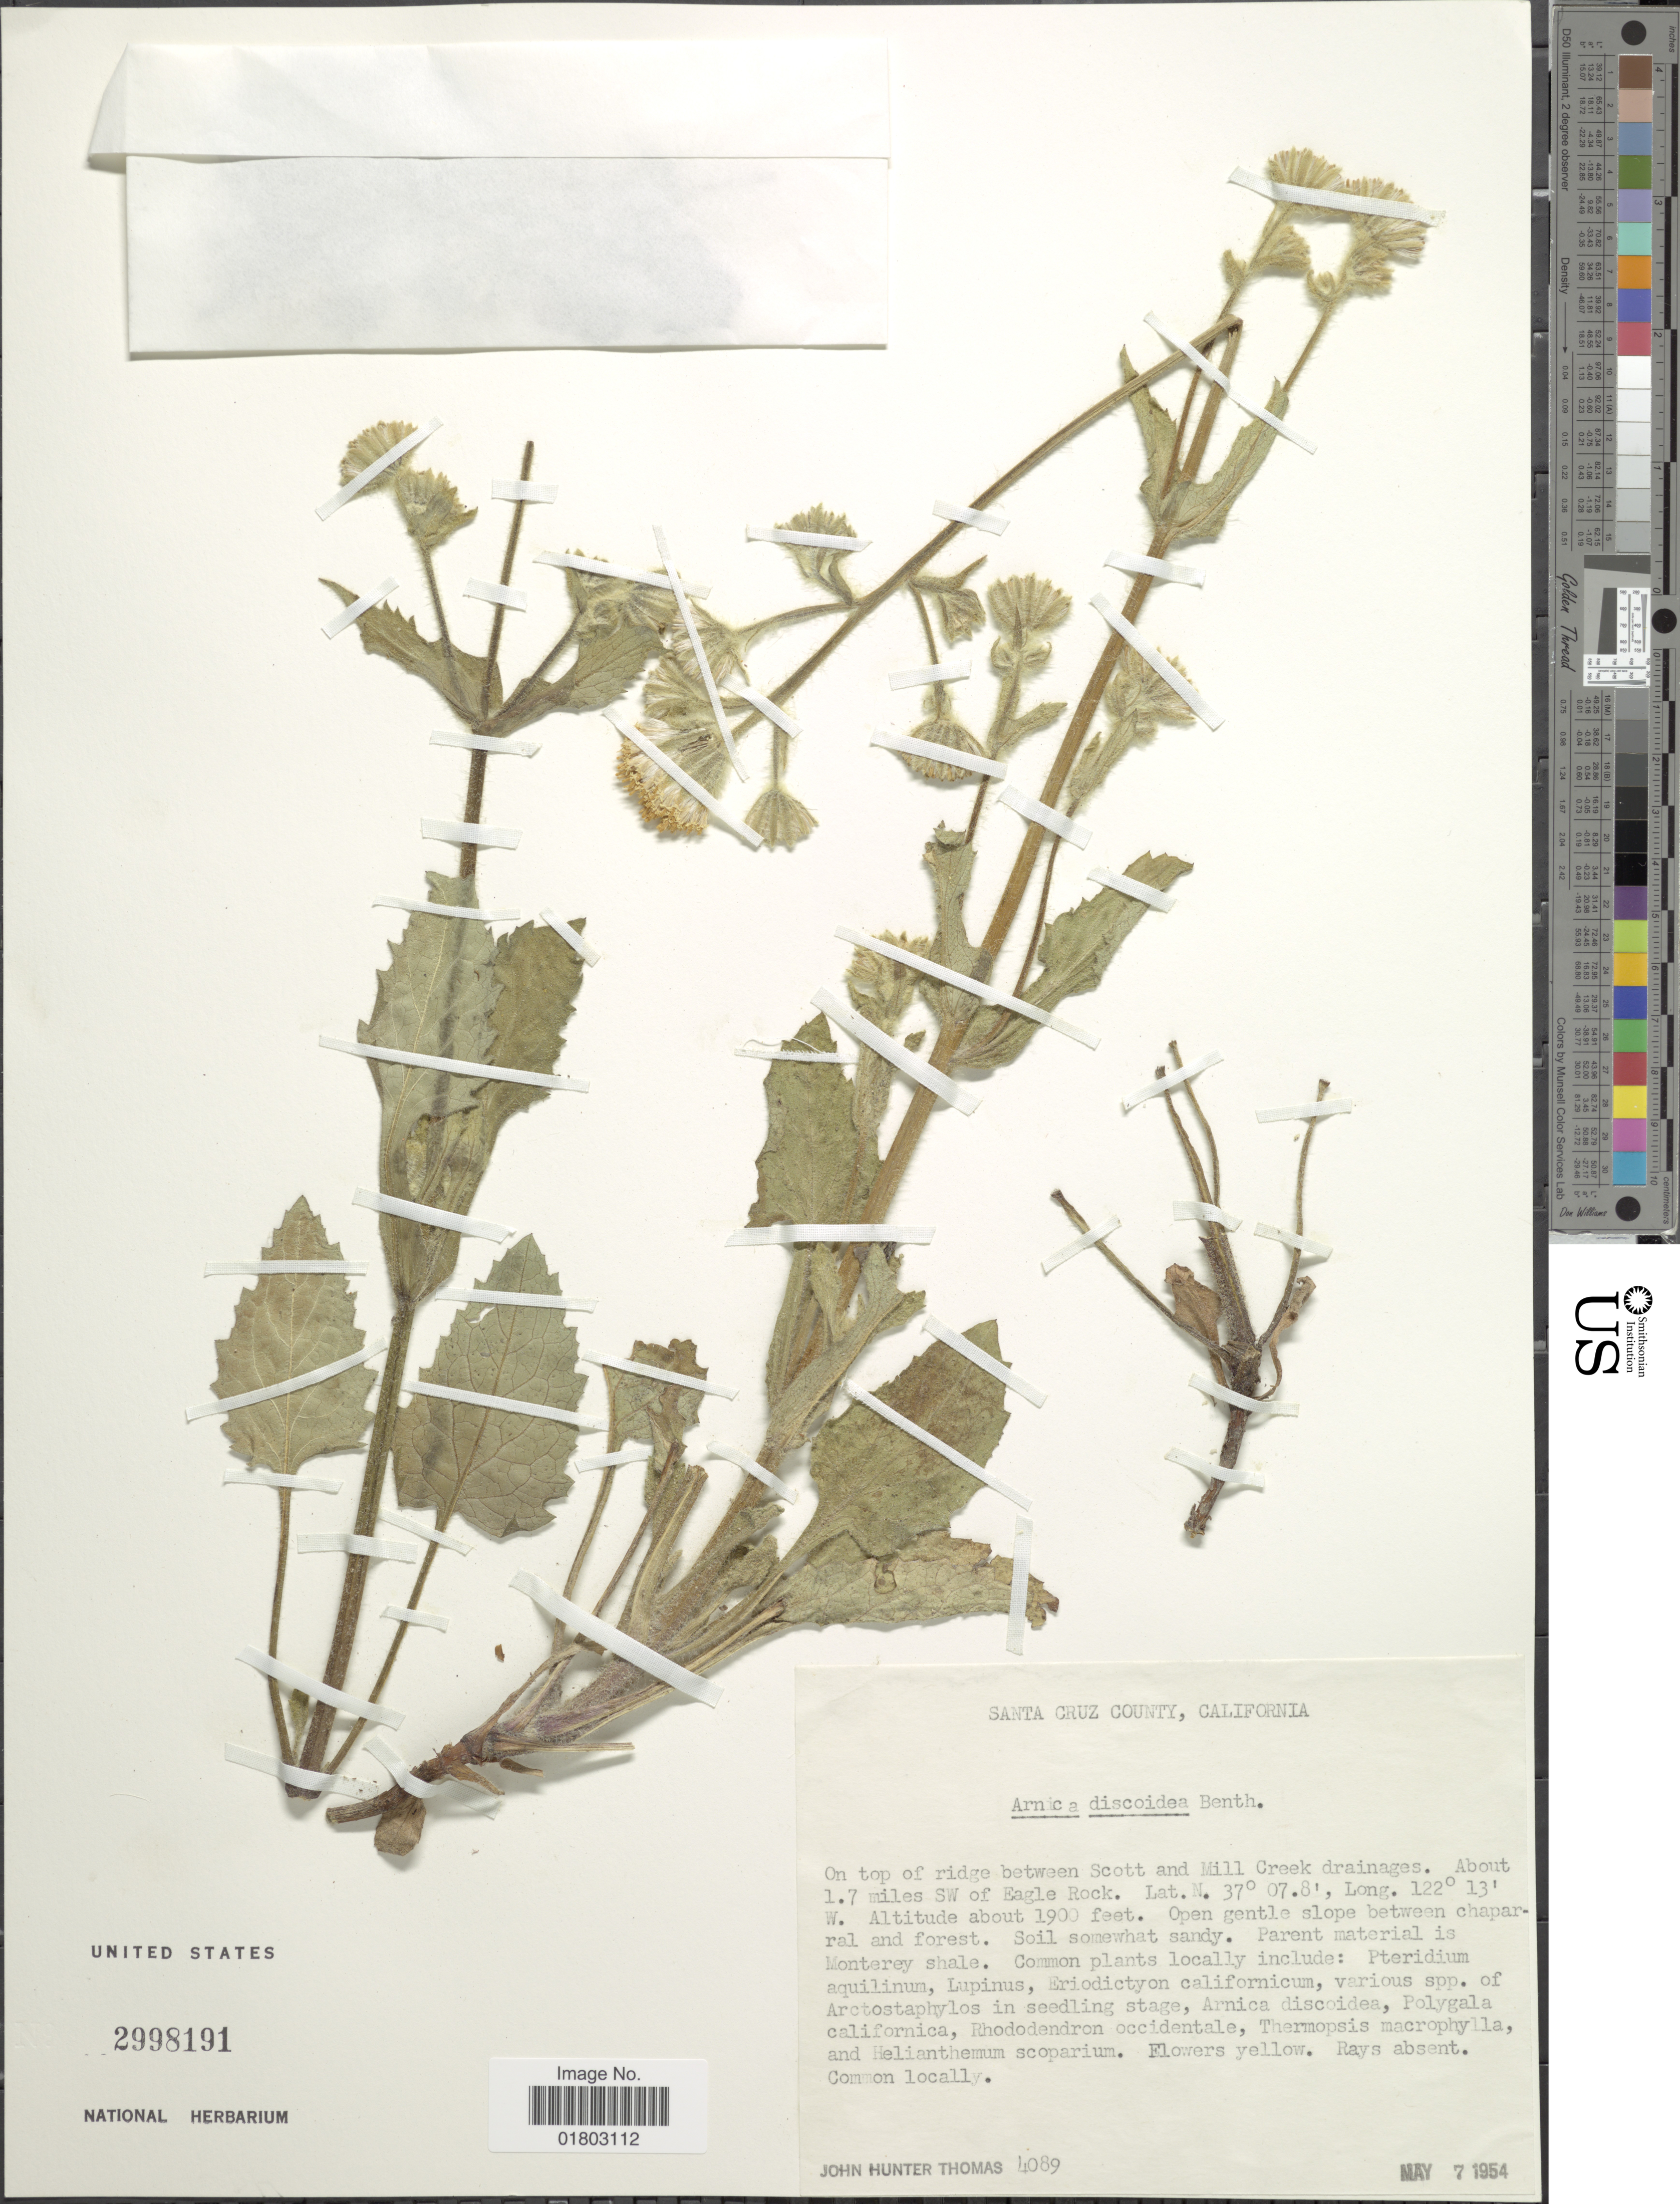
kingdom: Plantae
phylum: Tracheophyta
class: Magnoliopsida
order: Asterales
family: Asteraceae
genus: Arnica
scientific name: Arnica discoidea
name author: Benth.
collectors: J. H. Thomas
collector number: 4089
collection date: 1954-05-07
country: United States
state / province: California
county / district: Santa Cruz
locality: Santa Cruz County, On top of ridge between Scott and Mill Creek drainages. About 1.7 miles SW of Eagle Rock. Open gentle slope between chaparal an dforest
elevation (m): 579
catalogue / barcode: US 2998191